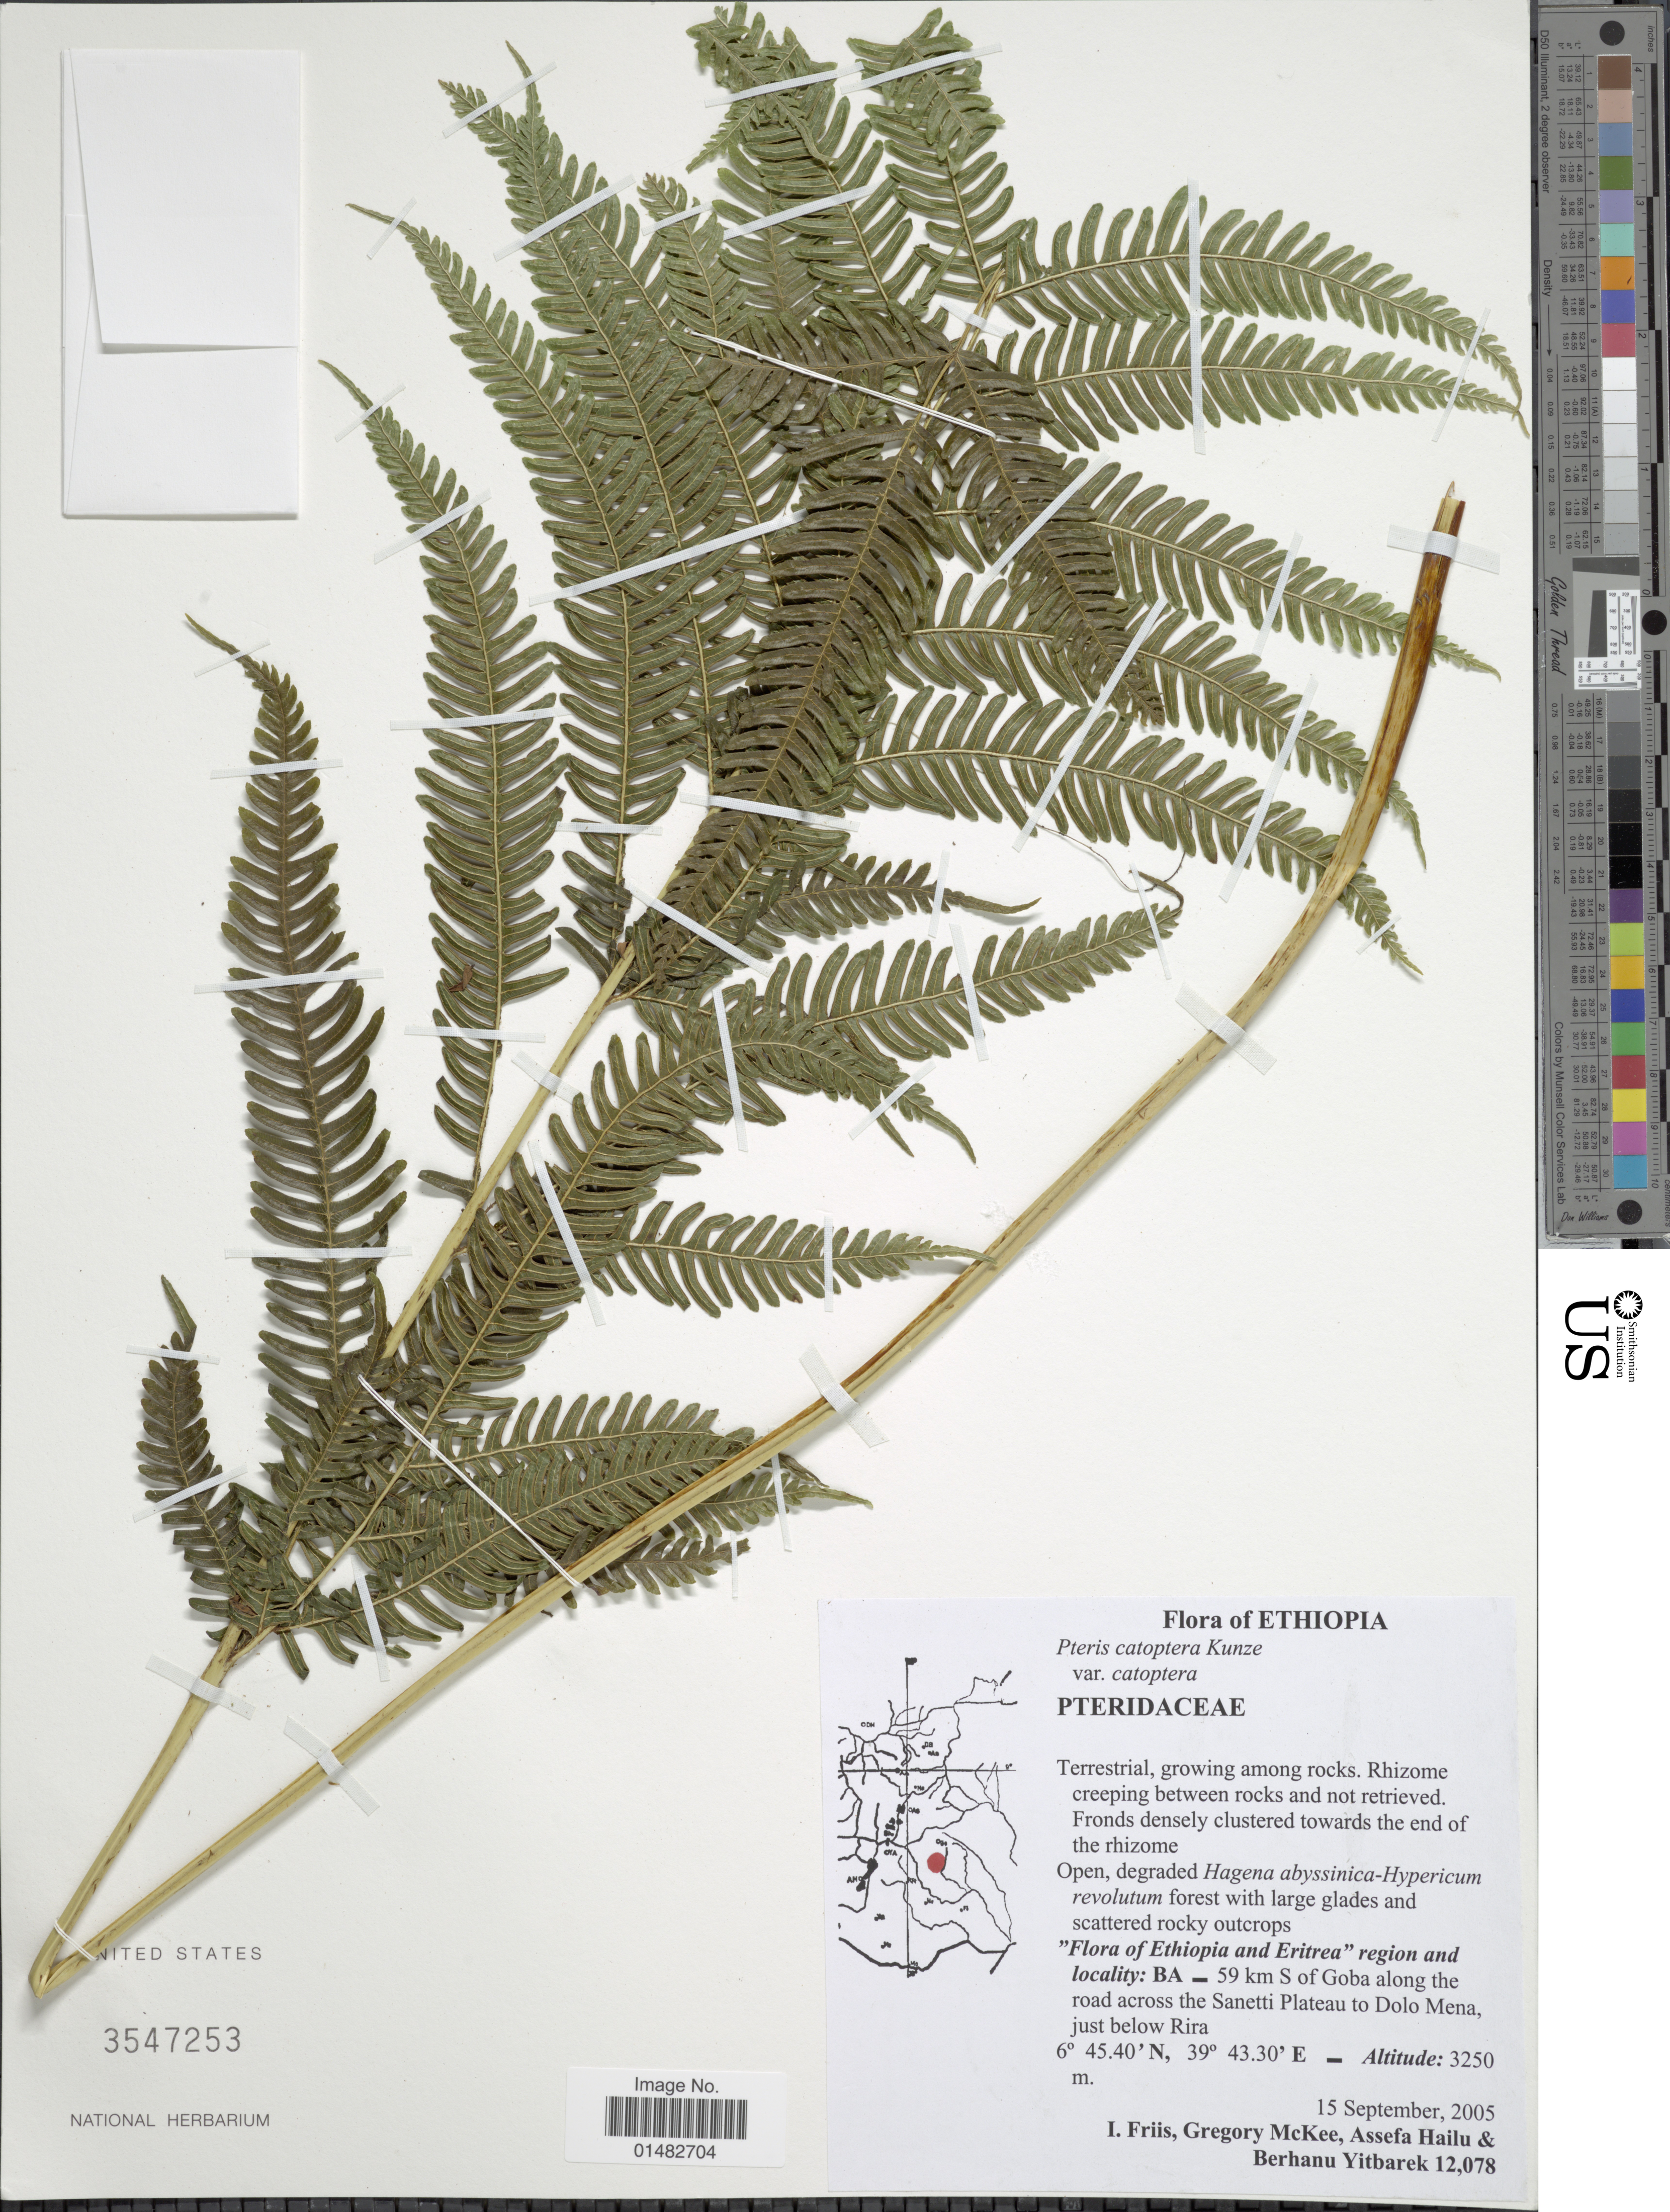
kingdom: Plantae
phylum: Tracheophyta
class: Polypodiopsida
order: Polypodiales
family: Pteridaceae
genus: Pteris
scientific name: Pteris catoptera var. catoptera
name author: Kunze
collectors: I. Friis, G. S. McKee, A. Hailu & B. Yitbarek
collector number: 12078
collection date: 2005-09-15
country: Ethiopia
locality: Ethiopia, BA- 59 km S of Goba along the road across the Sanetti Plateau to Dolo Mena below Rira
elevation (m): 3250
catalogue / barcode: US 3547253